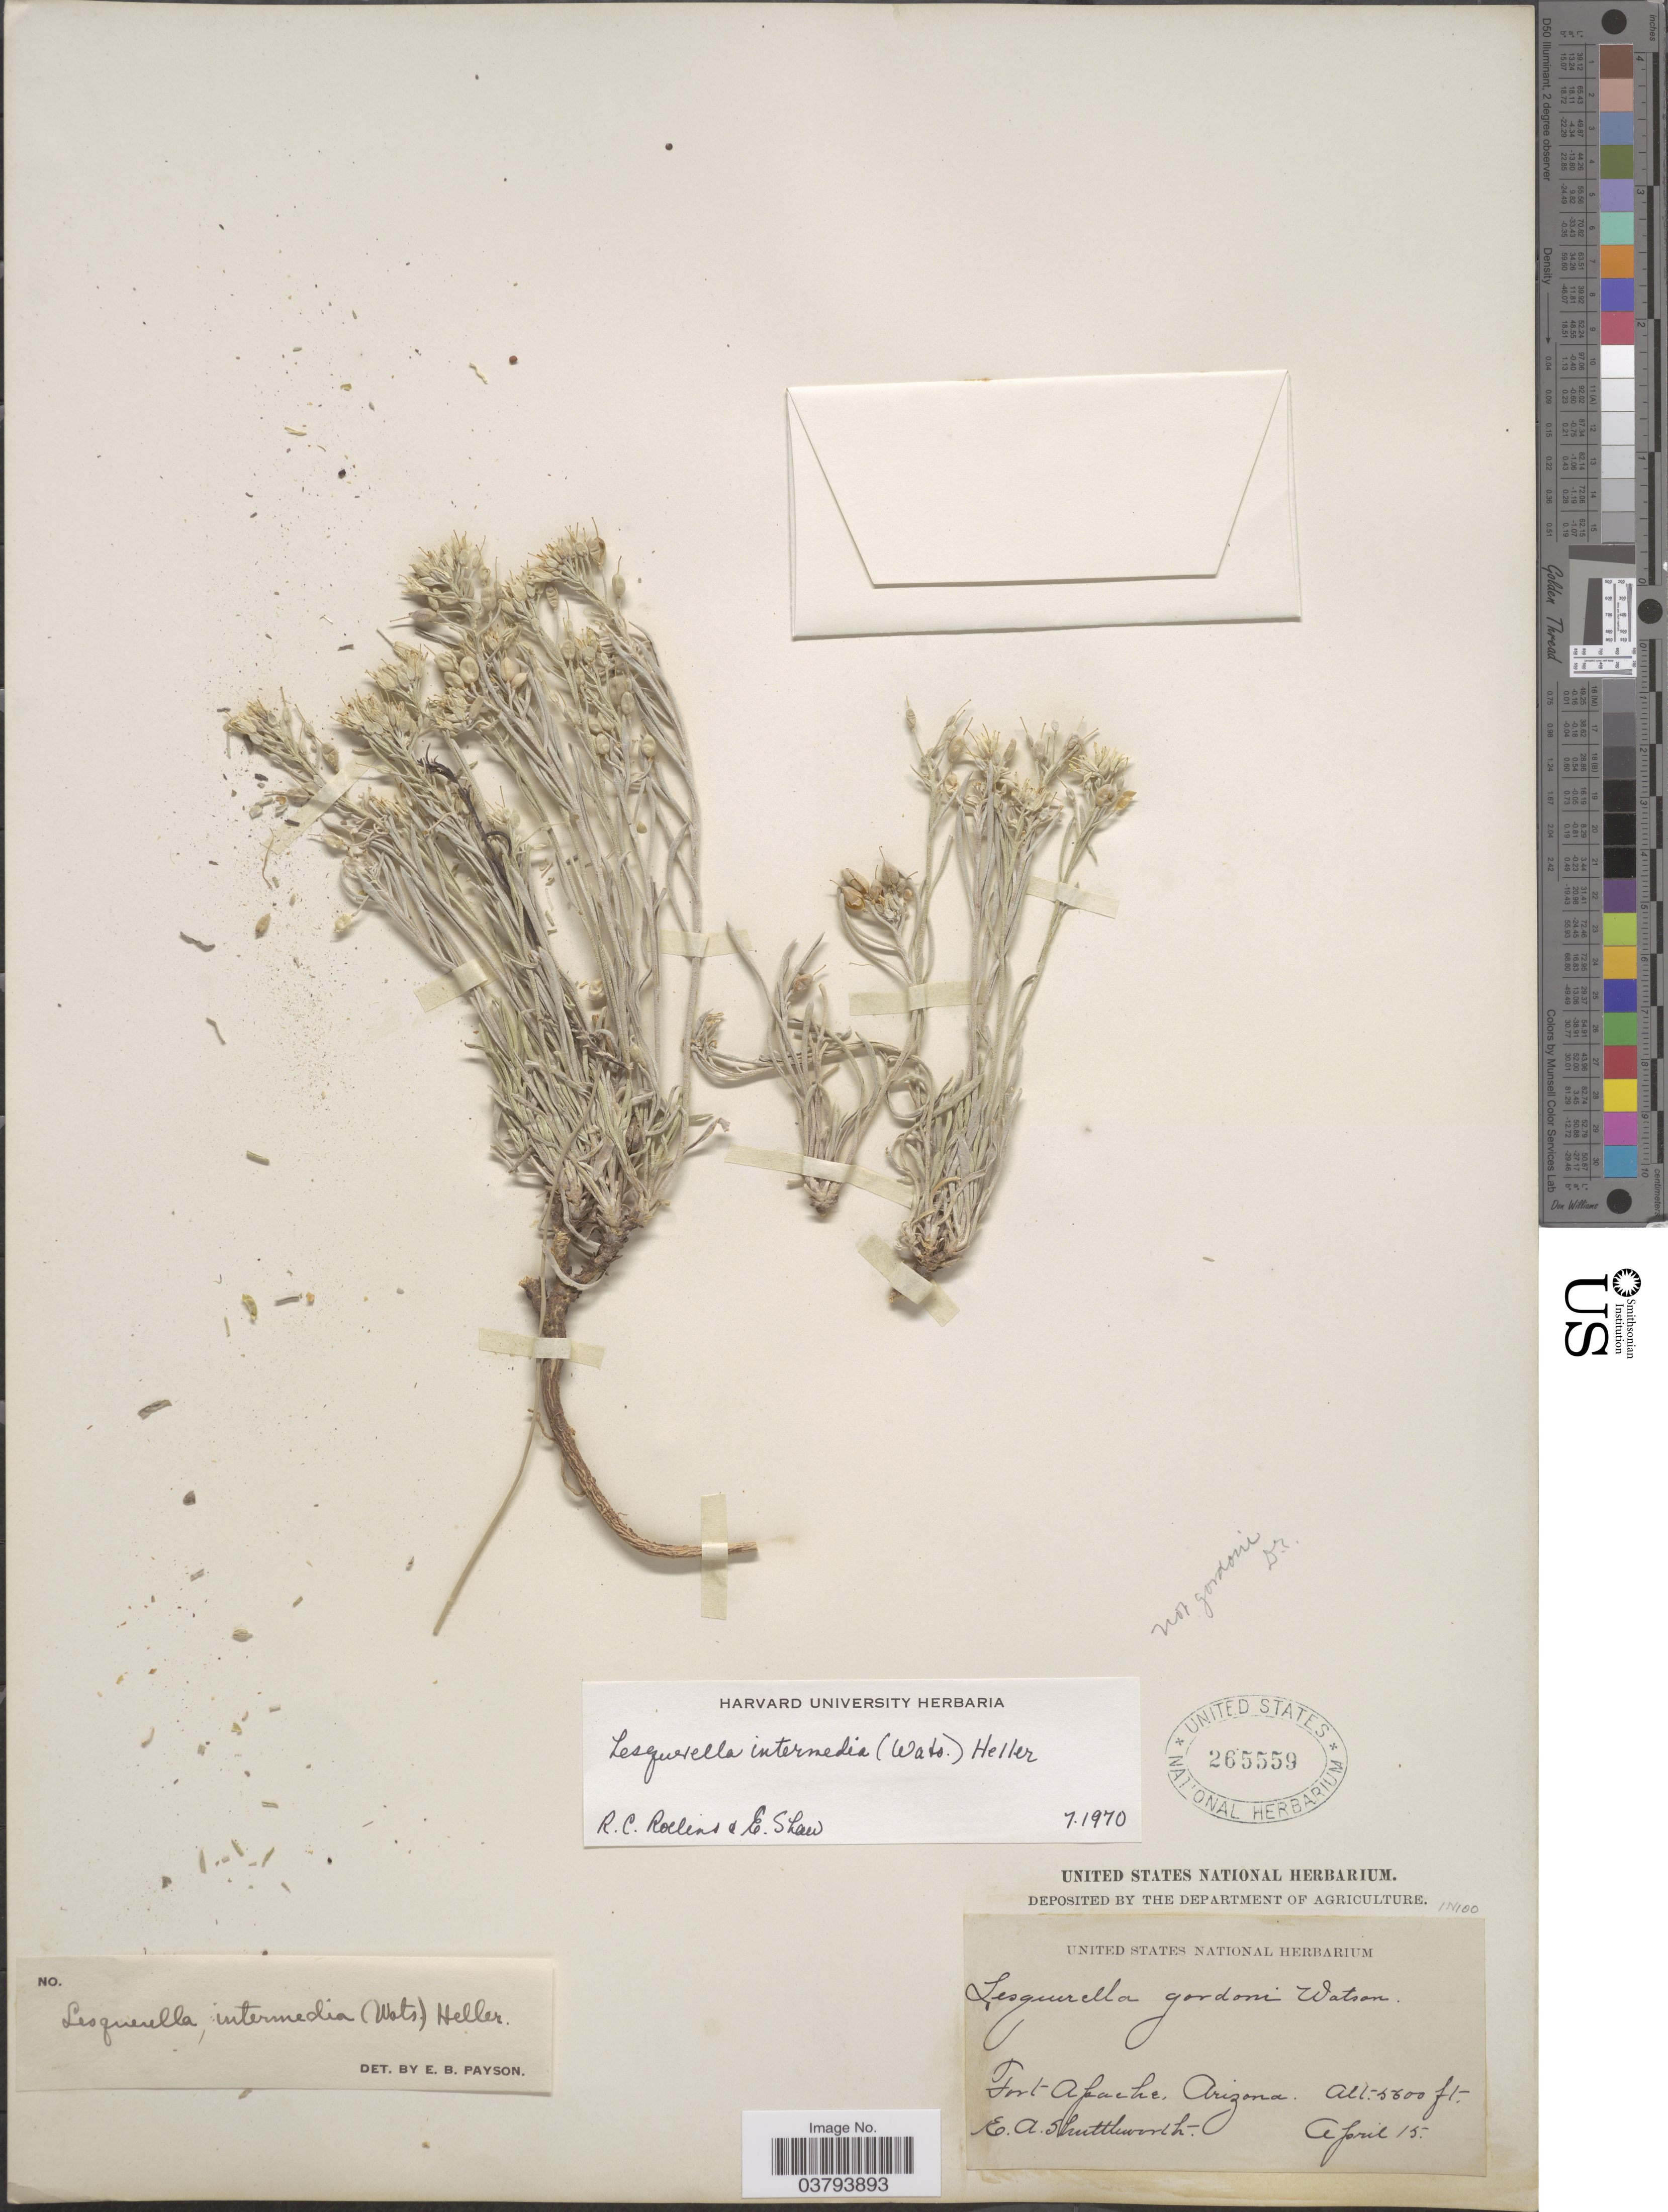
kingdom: Plantae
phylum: Tracheophyta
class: Magnoliopsida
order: Brassicales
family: Brassicaceae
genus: Lesquerella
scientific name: Lesquerella intermedia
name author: (S. Watson) A. Heller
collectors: E. Shuttleworth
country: United States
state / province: Arizona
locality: Fort Apache.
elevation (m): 1707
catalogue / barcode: US 265559